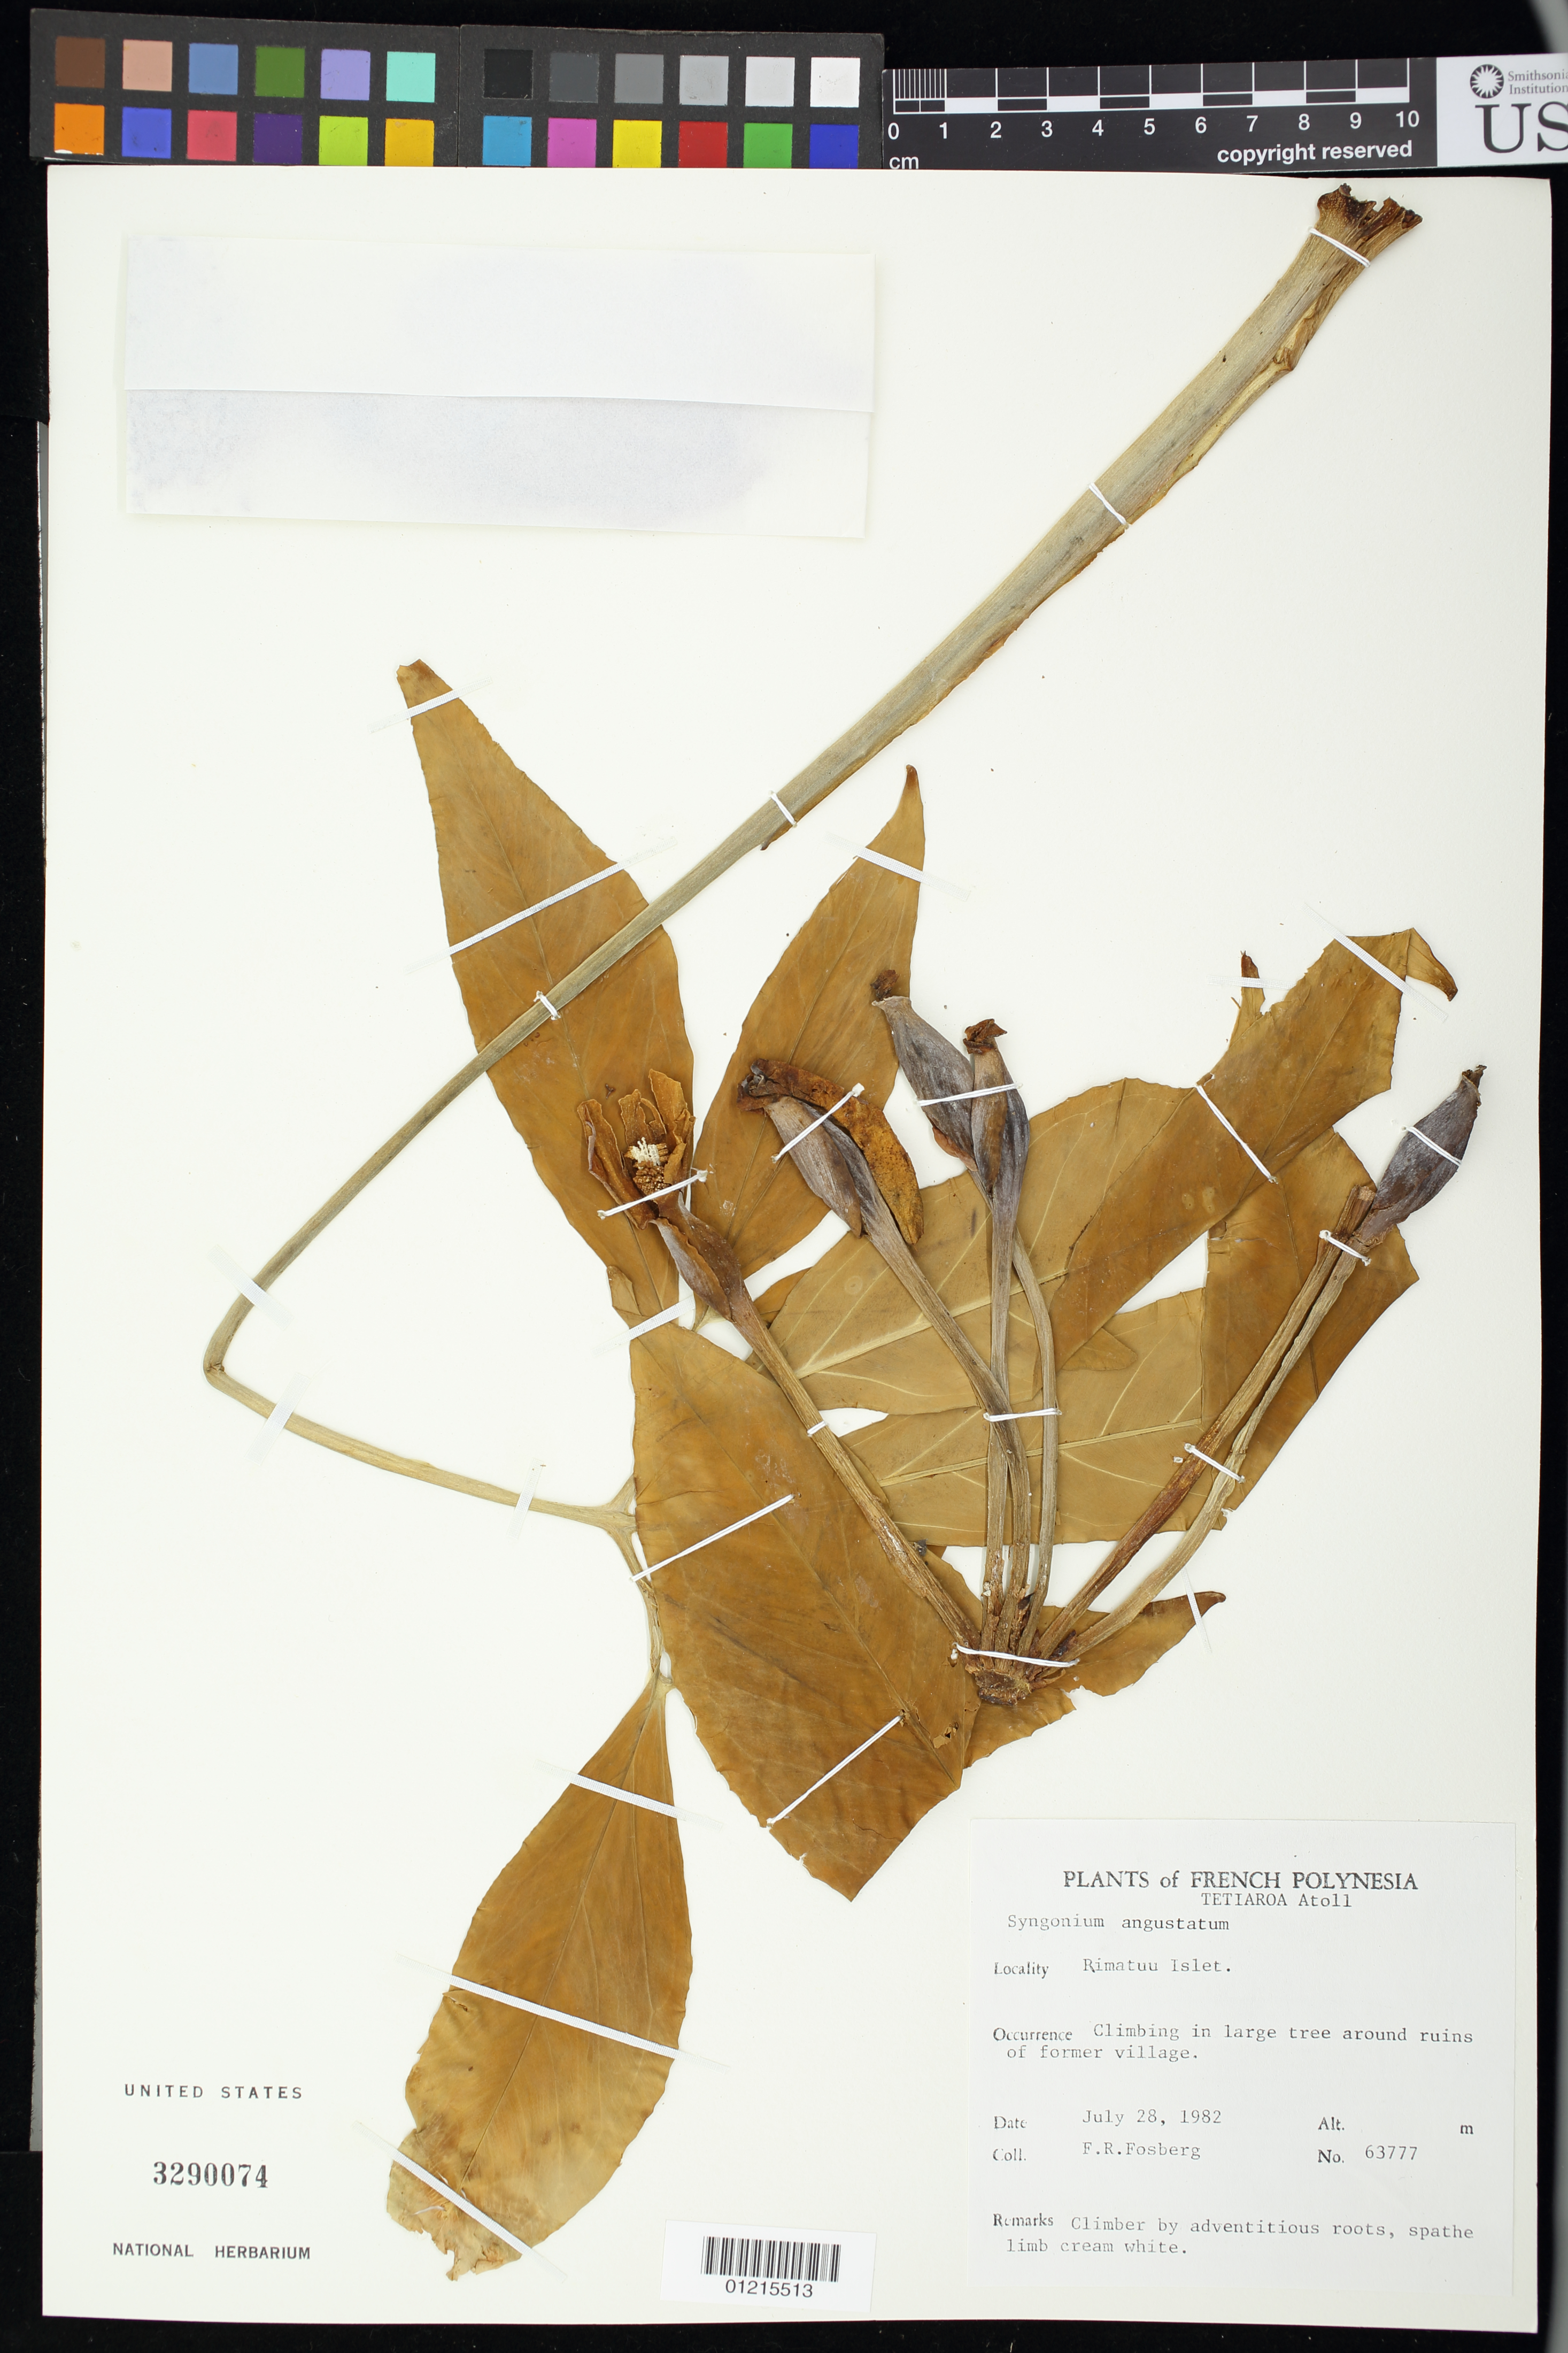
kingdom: Plantae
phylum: Tracheophyta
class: Liliopsida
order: Alismatales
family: Araceae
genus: Syngonium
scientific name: Syngonium angustatum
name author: Schott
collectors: F. R. Fosberg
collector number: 63777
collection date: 1982-07-28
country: French Polynesia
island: Tetiaroa Atoll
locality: In large tree around ruins of former village.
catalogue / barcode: US 3290074